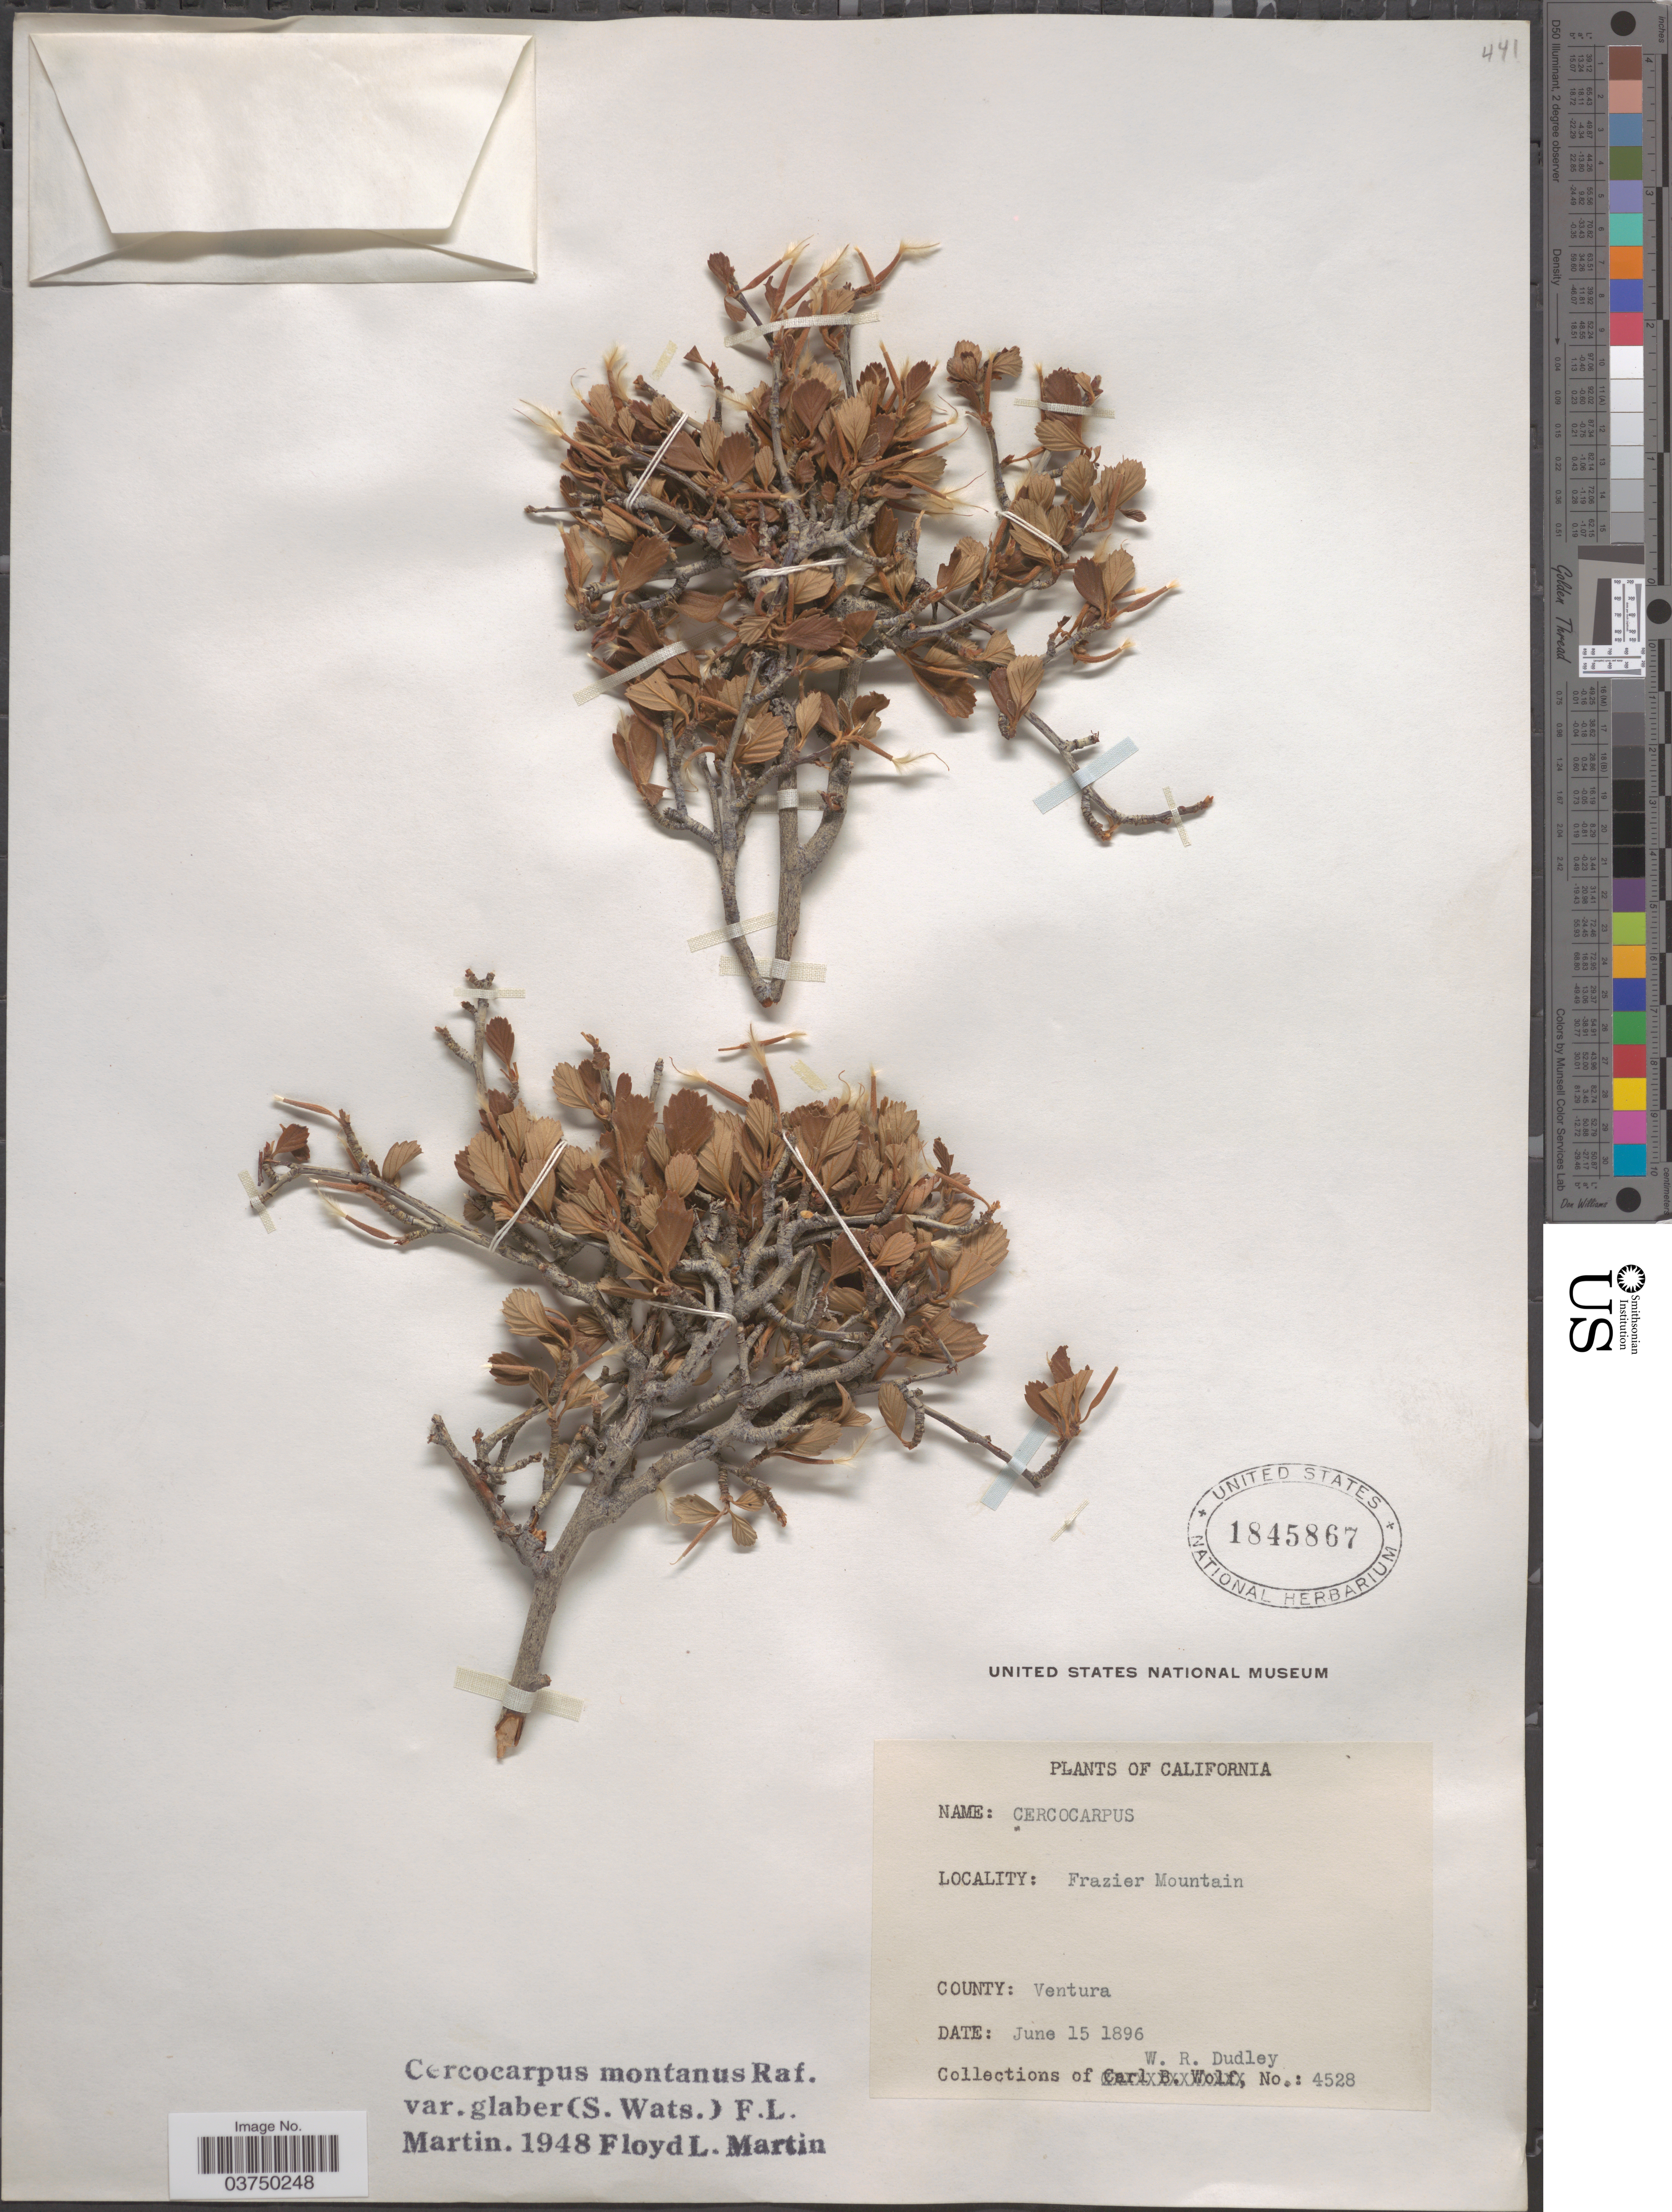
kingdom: Plantae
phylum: Tracheophyta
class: Magnoliopsida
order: Rosales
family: Rosaceae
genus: Cercocarpus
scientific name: Cercocarpus montanus var. glaber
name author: (S. Watson) F.L. Martin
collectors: W. Dudley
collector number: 4528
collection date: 1896-06-15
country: United States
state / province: California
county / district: Ventura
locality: Frazier Mountain. County: Ventura.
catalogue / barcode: US 1845867